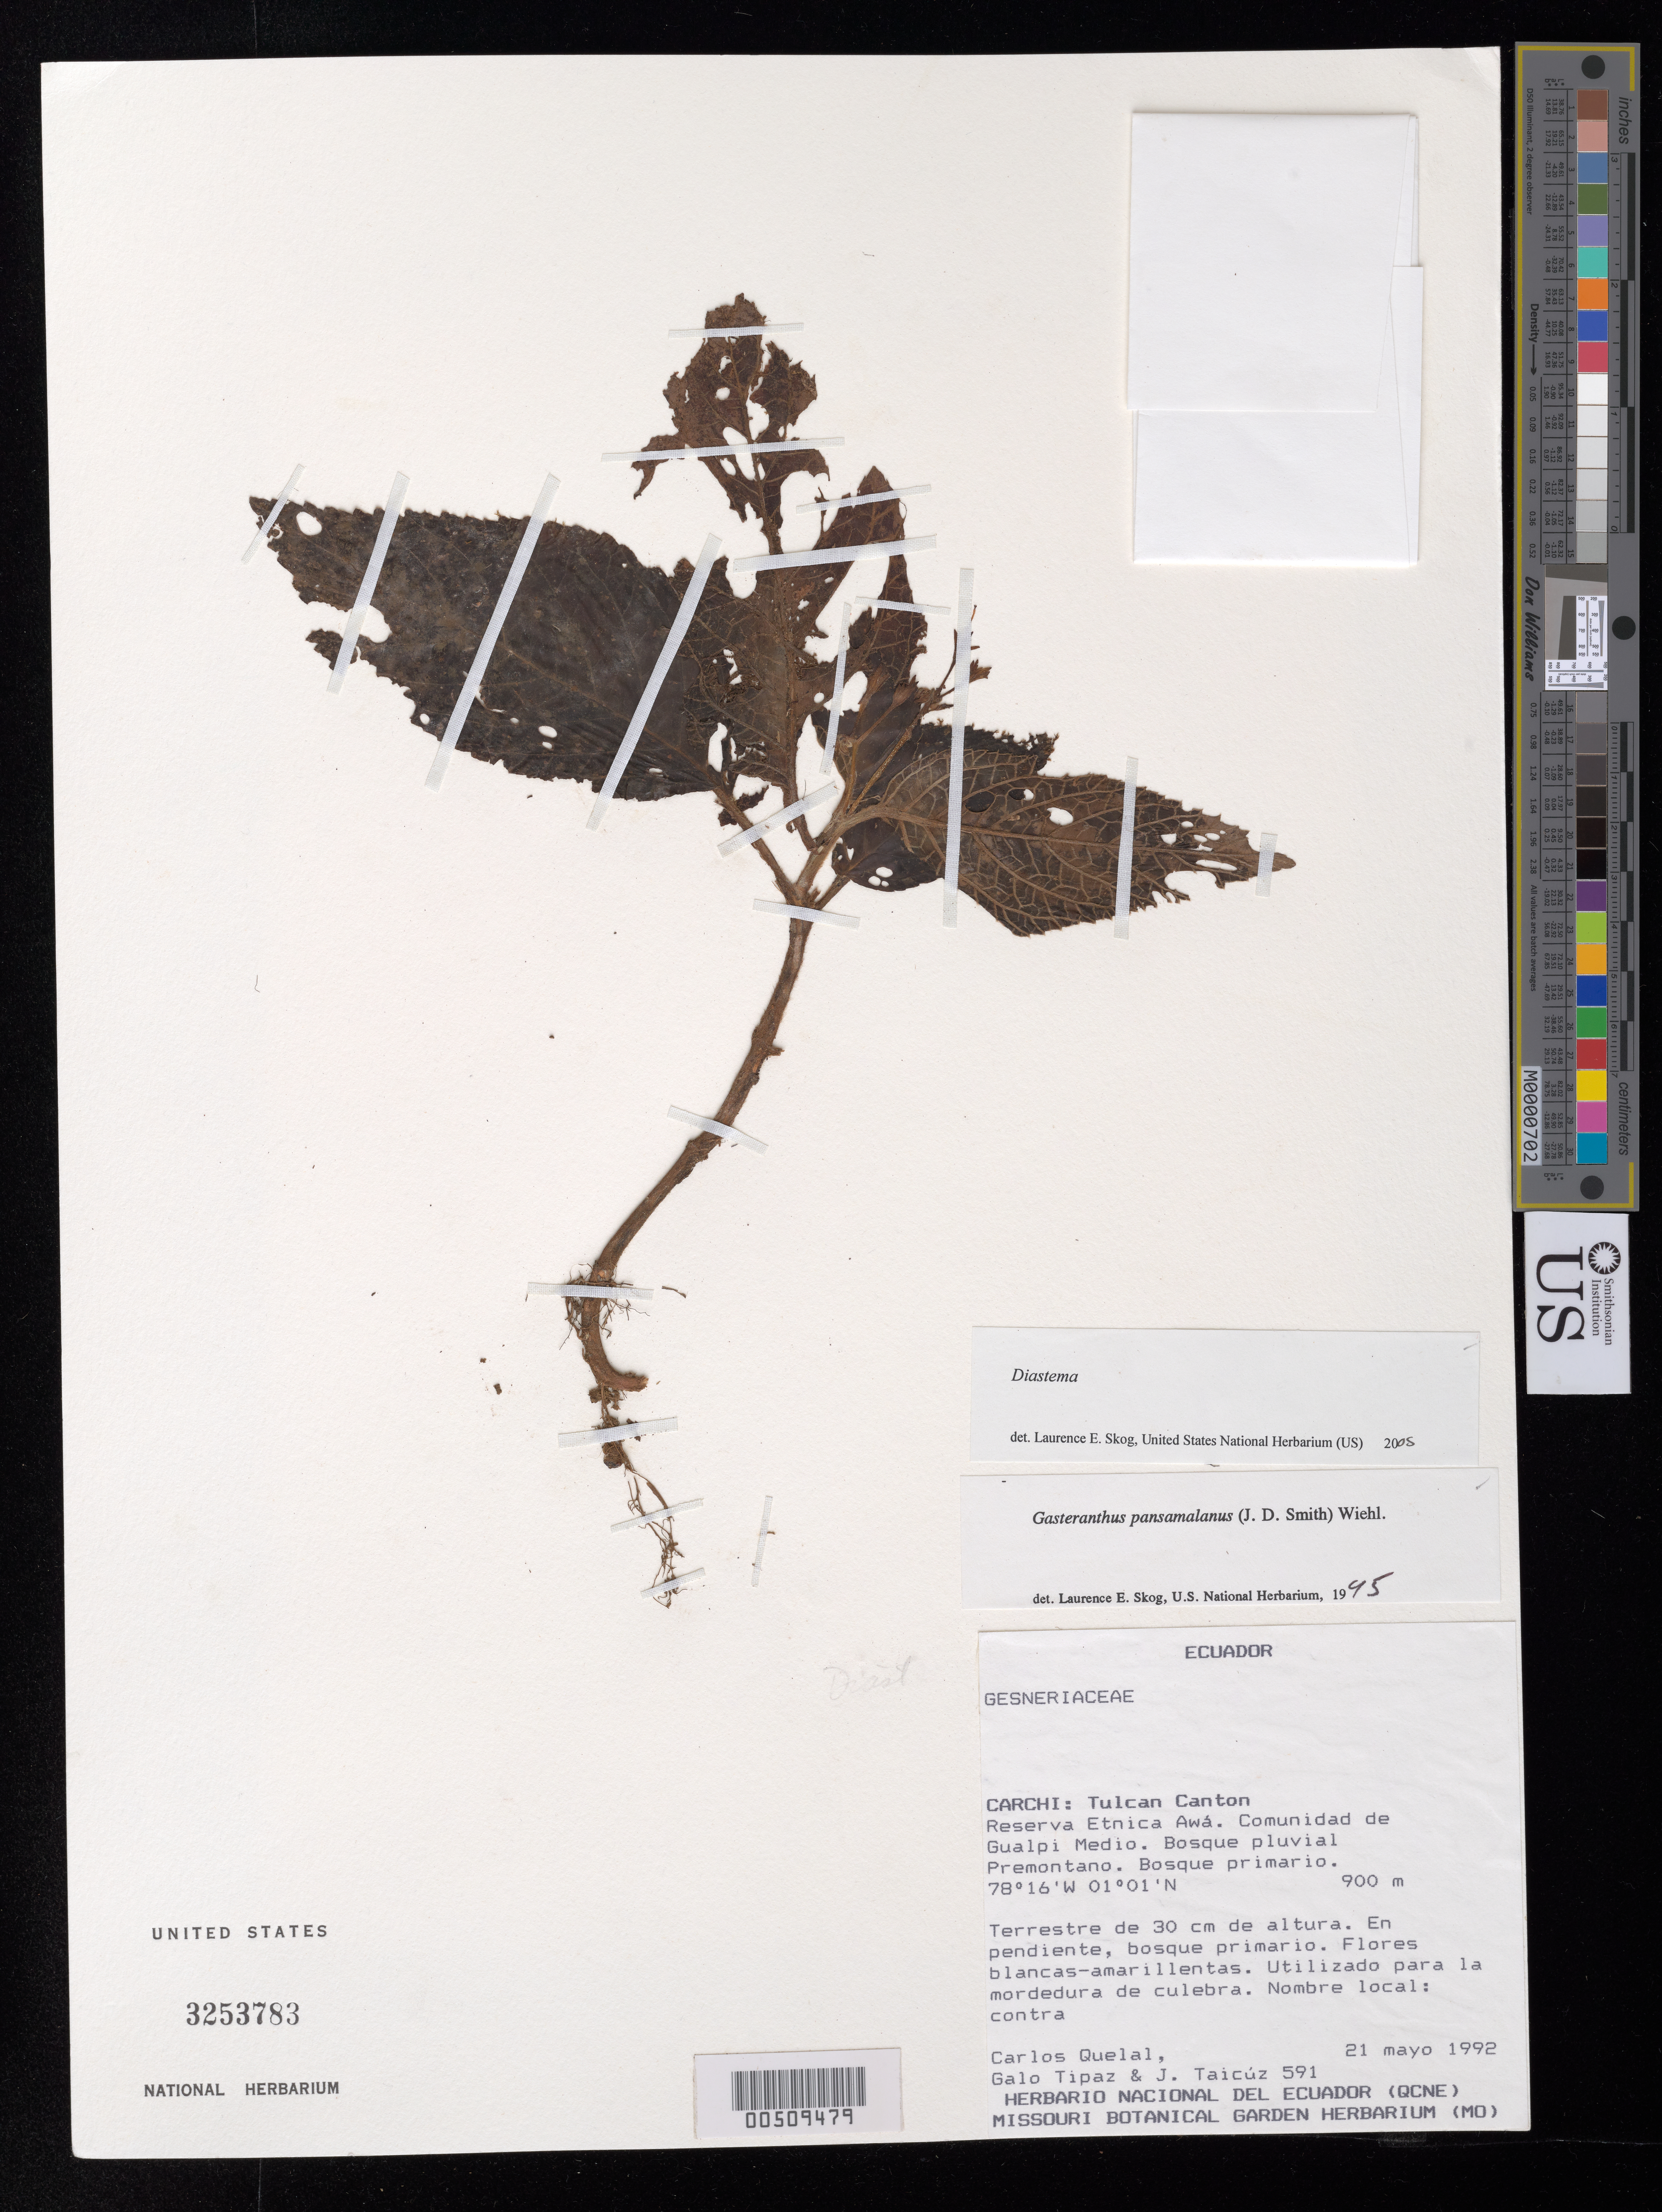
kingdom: Plantae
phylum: Tracheophyta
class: Magnoliopsida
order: Lamiales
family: Gesneriaceae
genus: Diastema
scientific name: Diastema sp.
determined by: Skog, Laurence E.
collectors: C. Quelal, G. Tipaz & J. Taicuz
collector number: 591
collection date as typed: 21 May 1992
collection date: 1992-05-21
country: Ecuador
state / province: Carchi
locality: Tulcan Canton, Reserva Etnica Awá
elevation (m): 900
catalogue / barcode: US 3253783